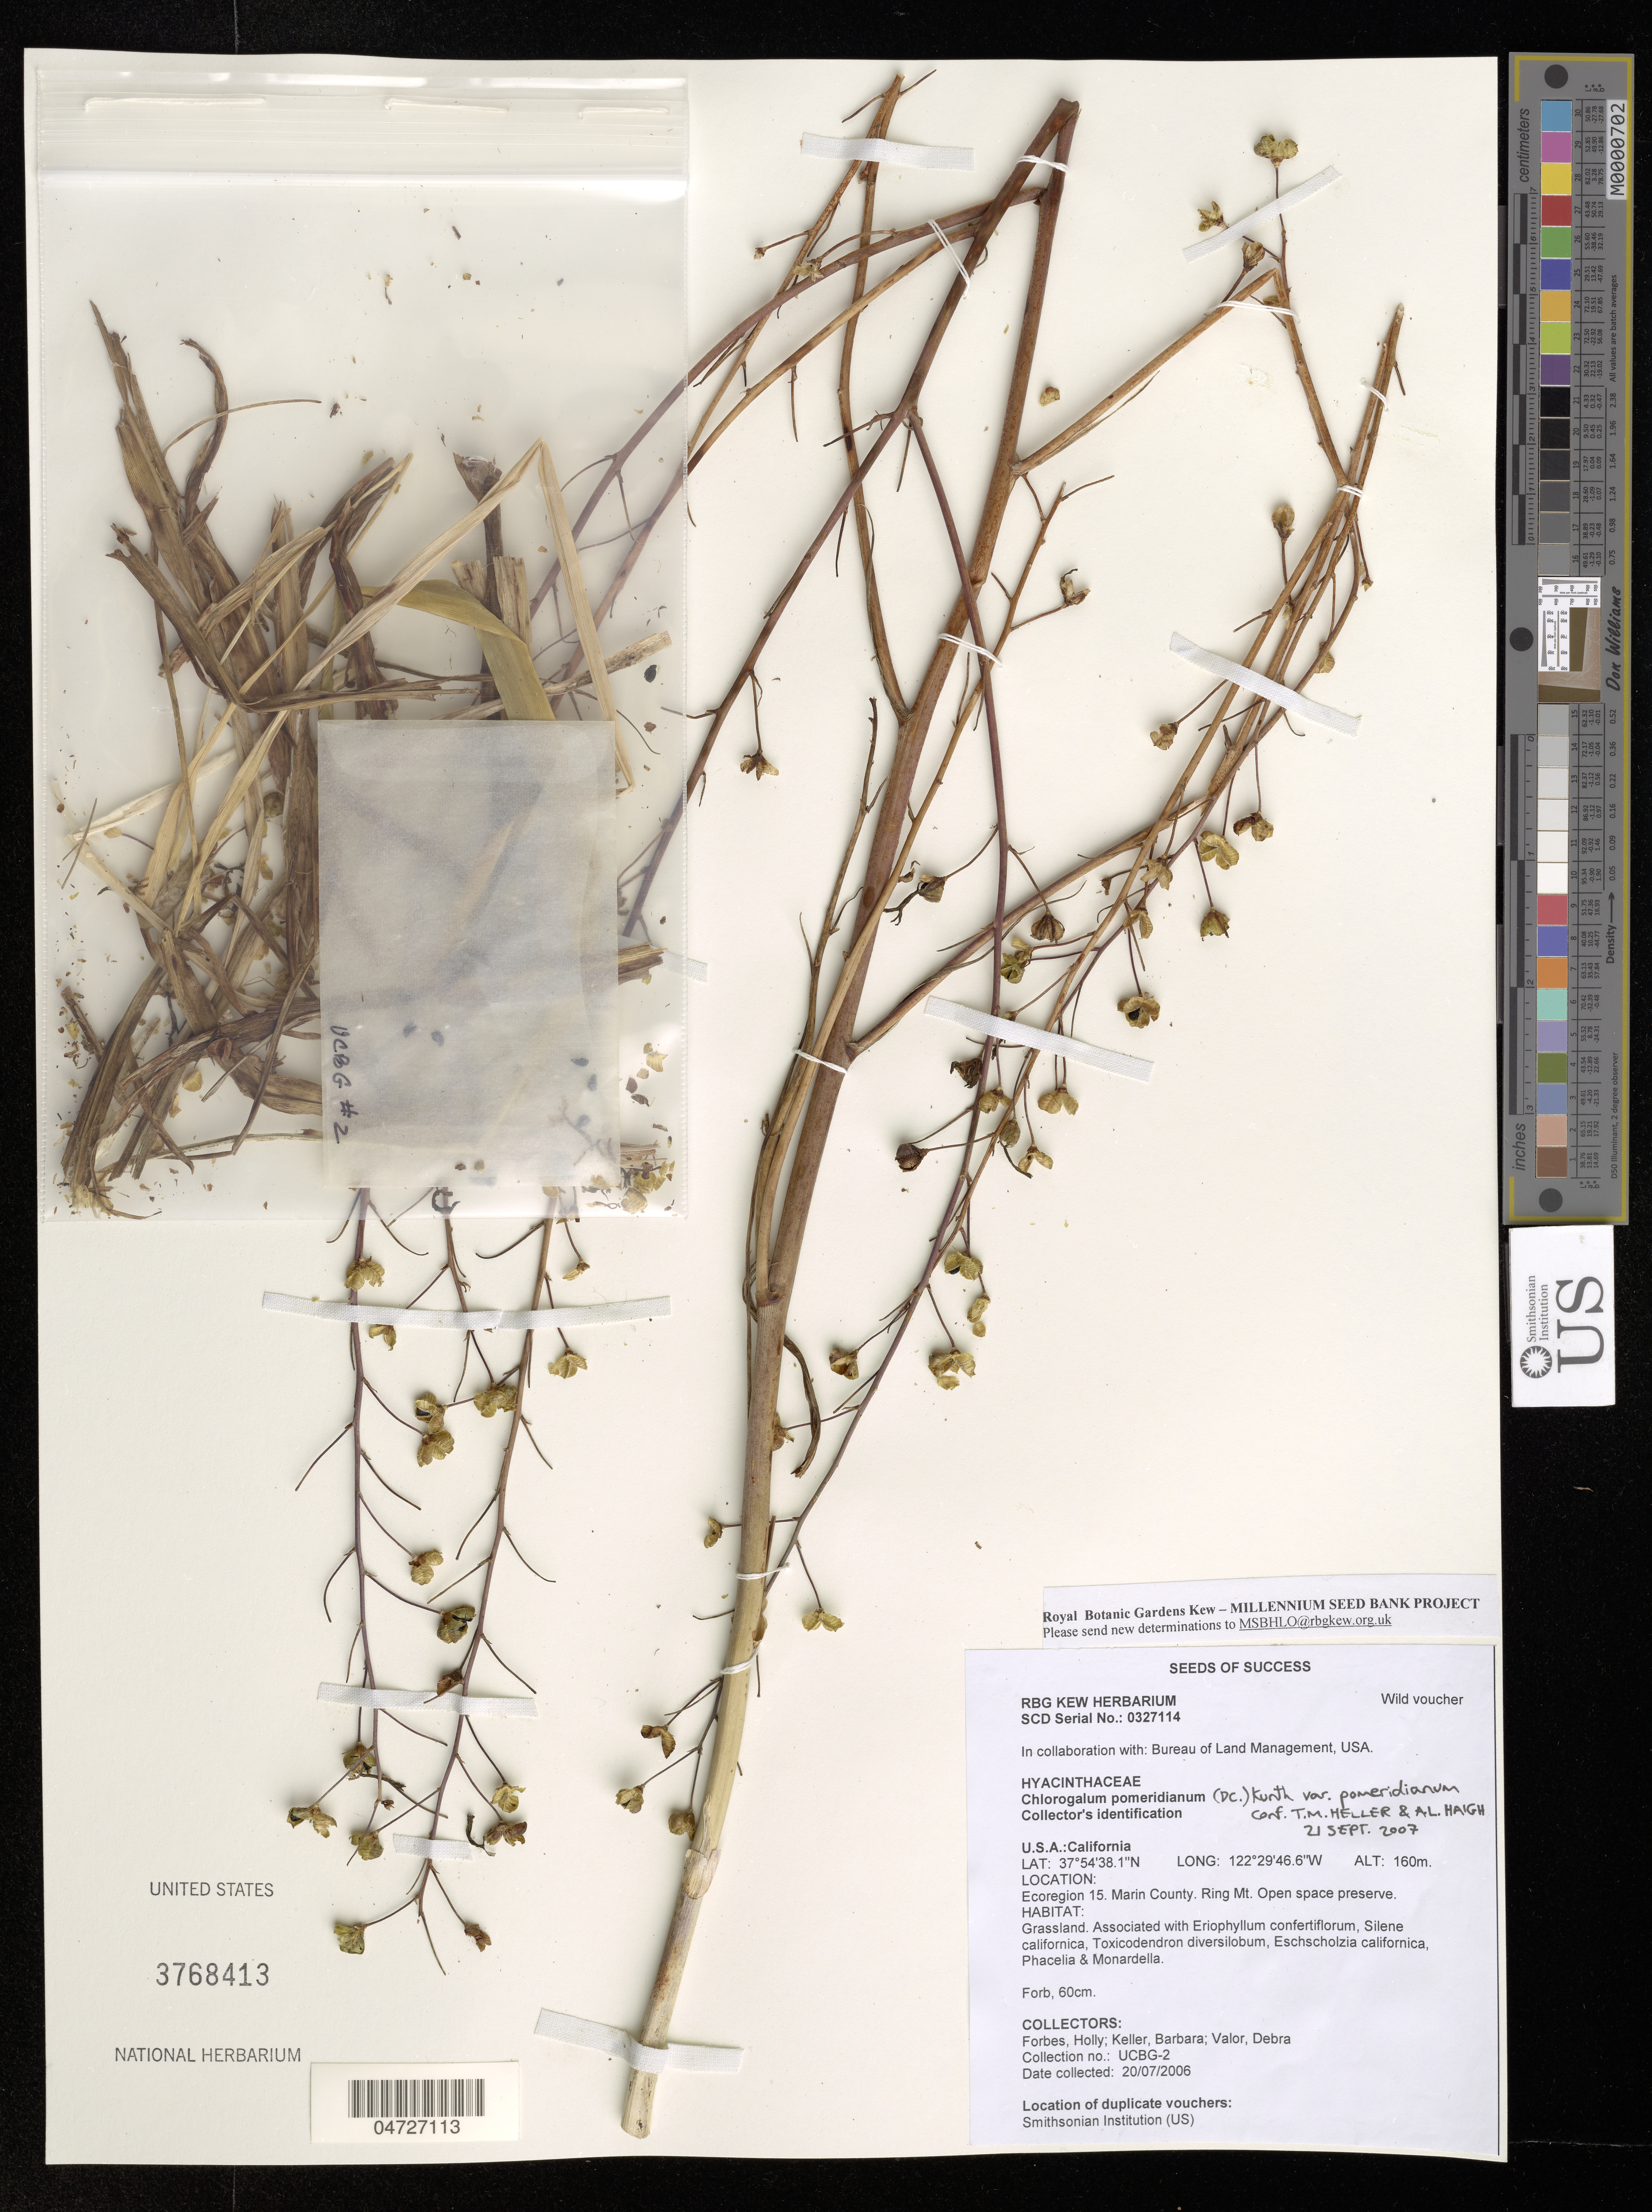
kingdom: Plantae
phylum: Tracheophyta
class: Liliopsida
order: Asparagales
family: Asparagaceae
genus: Chlorogalum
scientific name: Chlorogalum pomeridianum var. pomeridianum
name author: (DC.) Kunth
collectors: H. Forbes, B. T. Keller & D. Valor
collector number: UCBG-2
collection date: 2006-07-20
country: United States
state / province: California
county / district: Marin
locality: Ecoregion 15. Marin County. Ring Mt. Open space preserve.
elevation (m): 160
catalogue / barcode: US 3768413